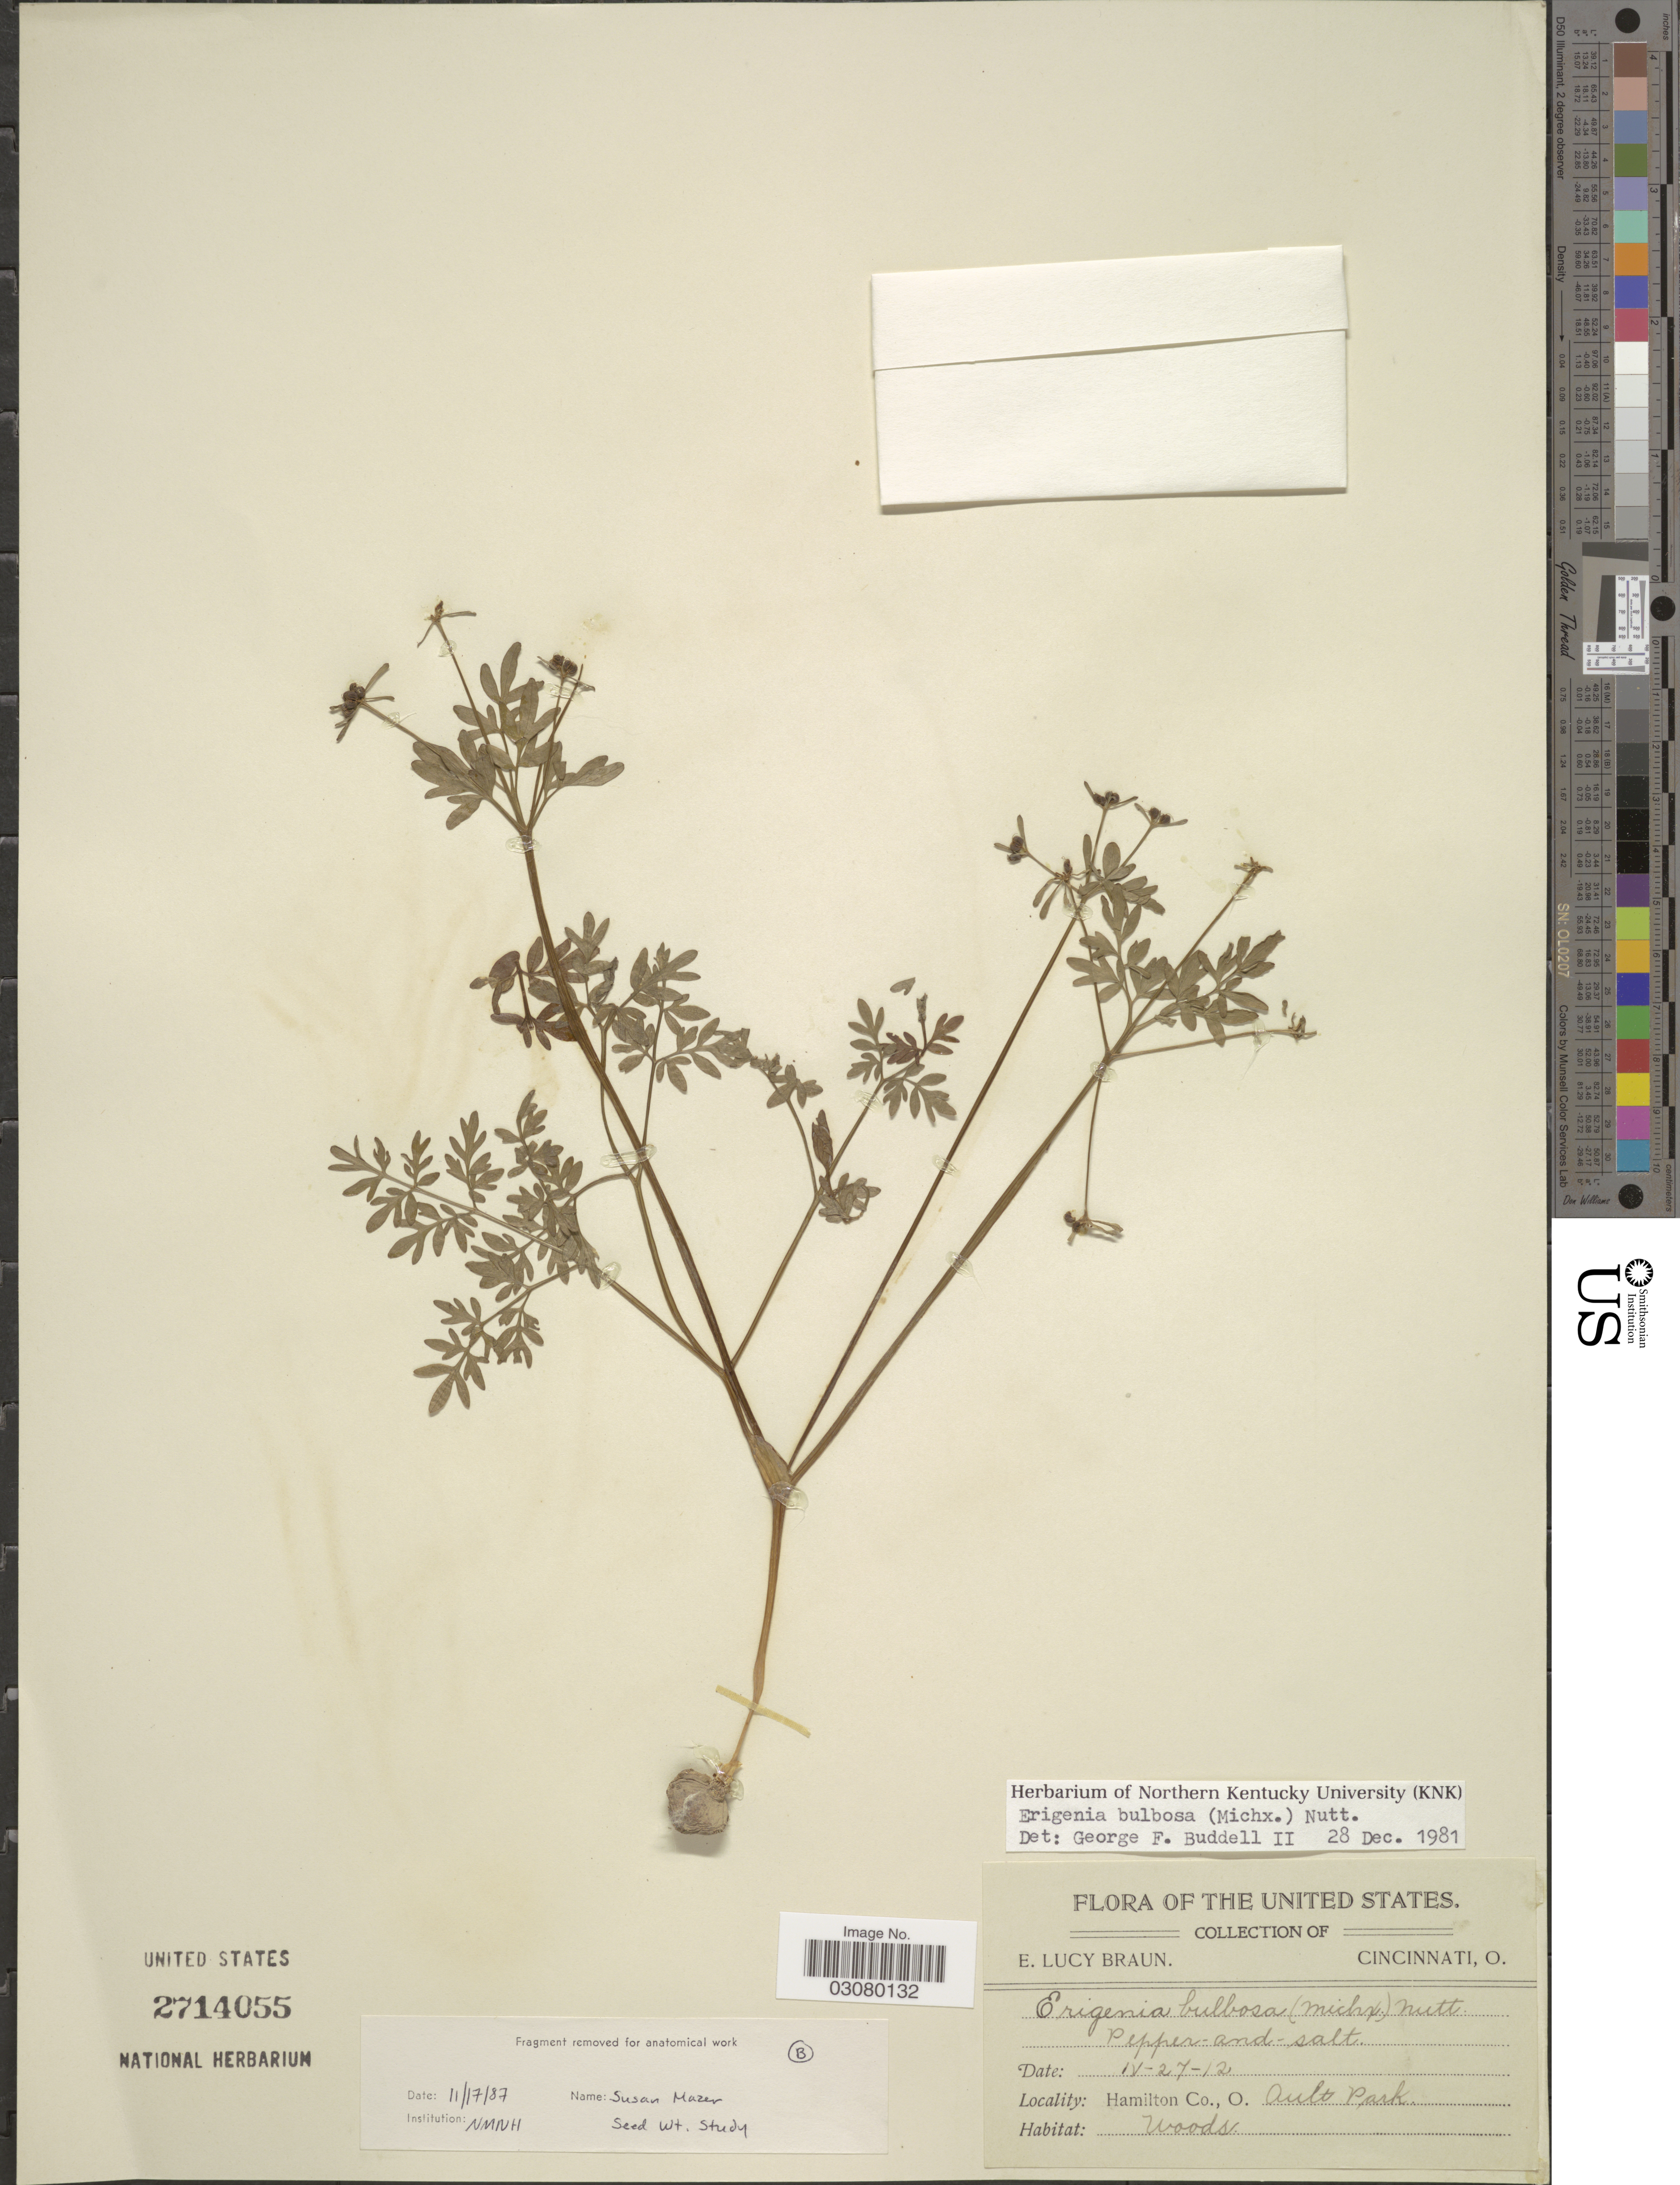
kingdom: Plantae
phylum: Tracheophyta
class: Magnoliopsida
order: Apiales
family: Apiaceae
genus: Erigenia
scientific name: Erigenia bulbosa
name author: (Michx.) Nutt.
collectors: E. L. Braun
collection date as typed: Transcribed d/m/y: 27/4/12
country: United States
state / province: Ohio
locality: Hamilton Co. Auto Park.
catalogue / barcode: US 2714055